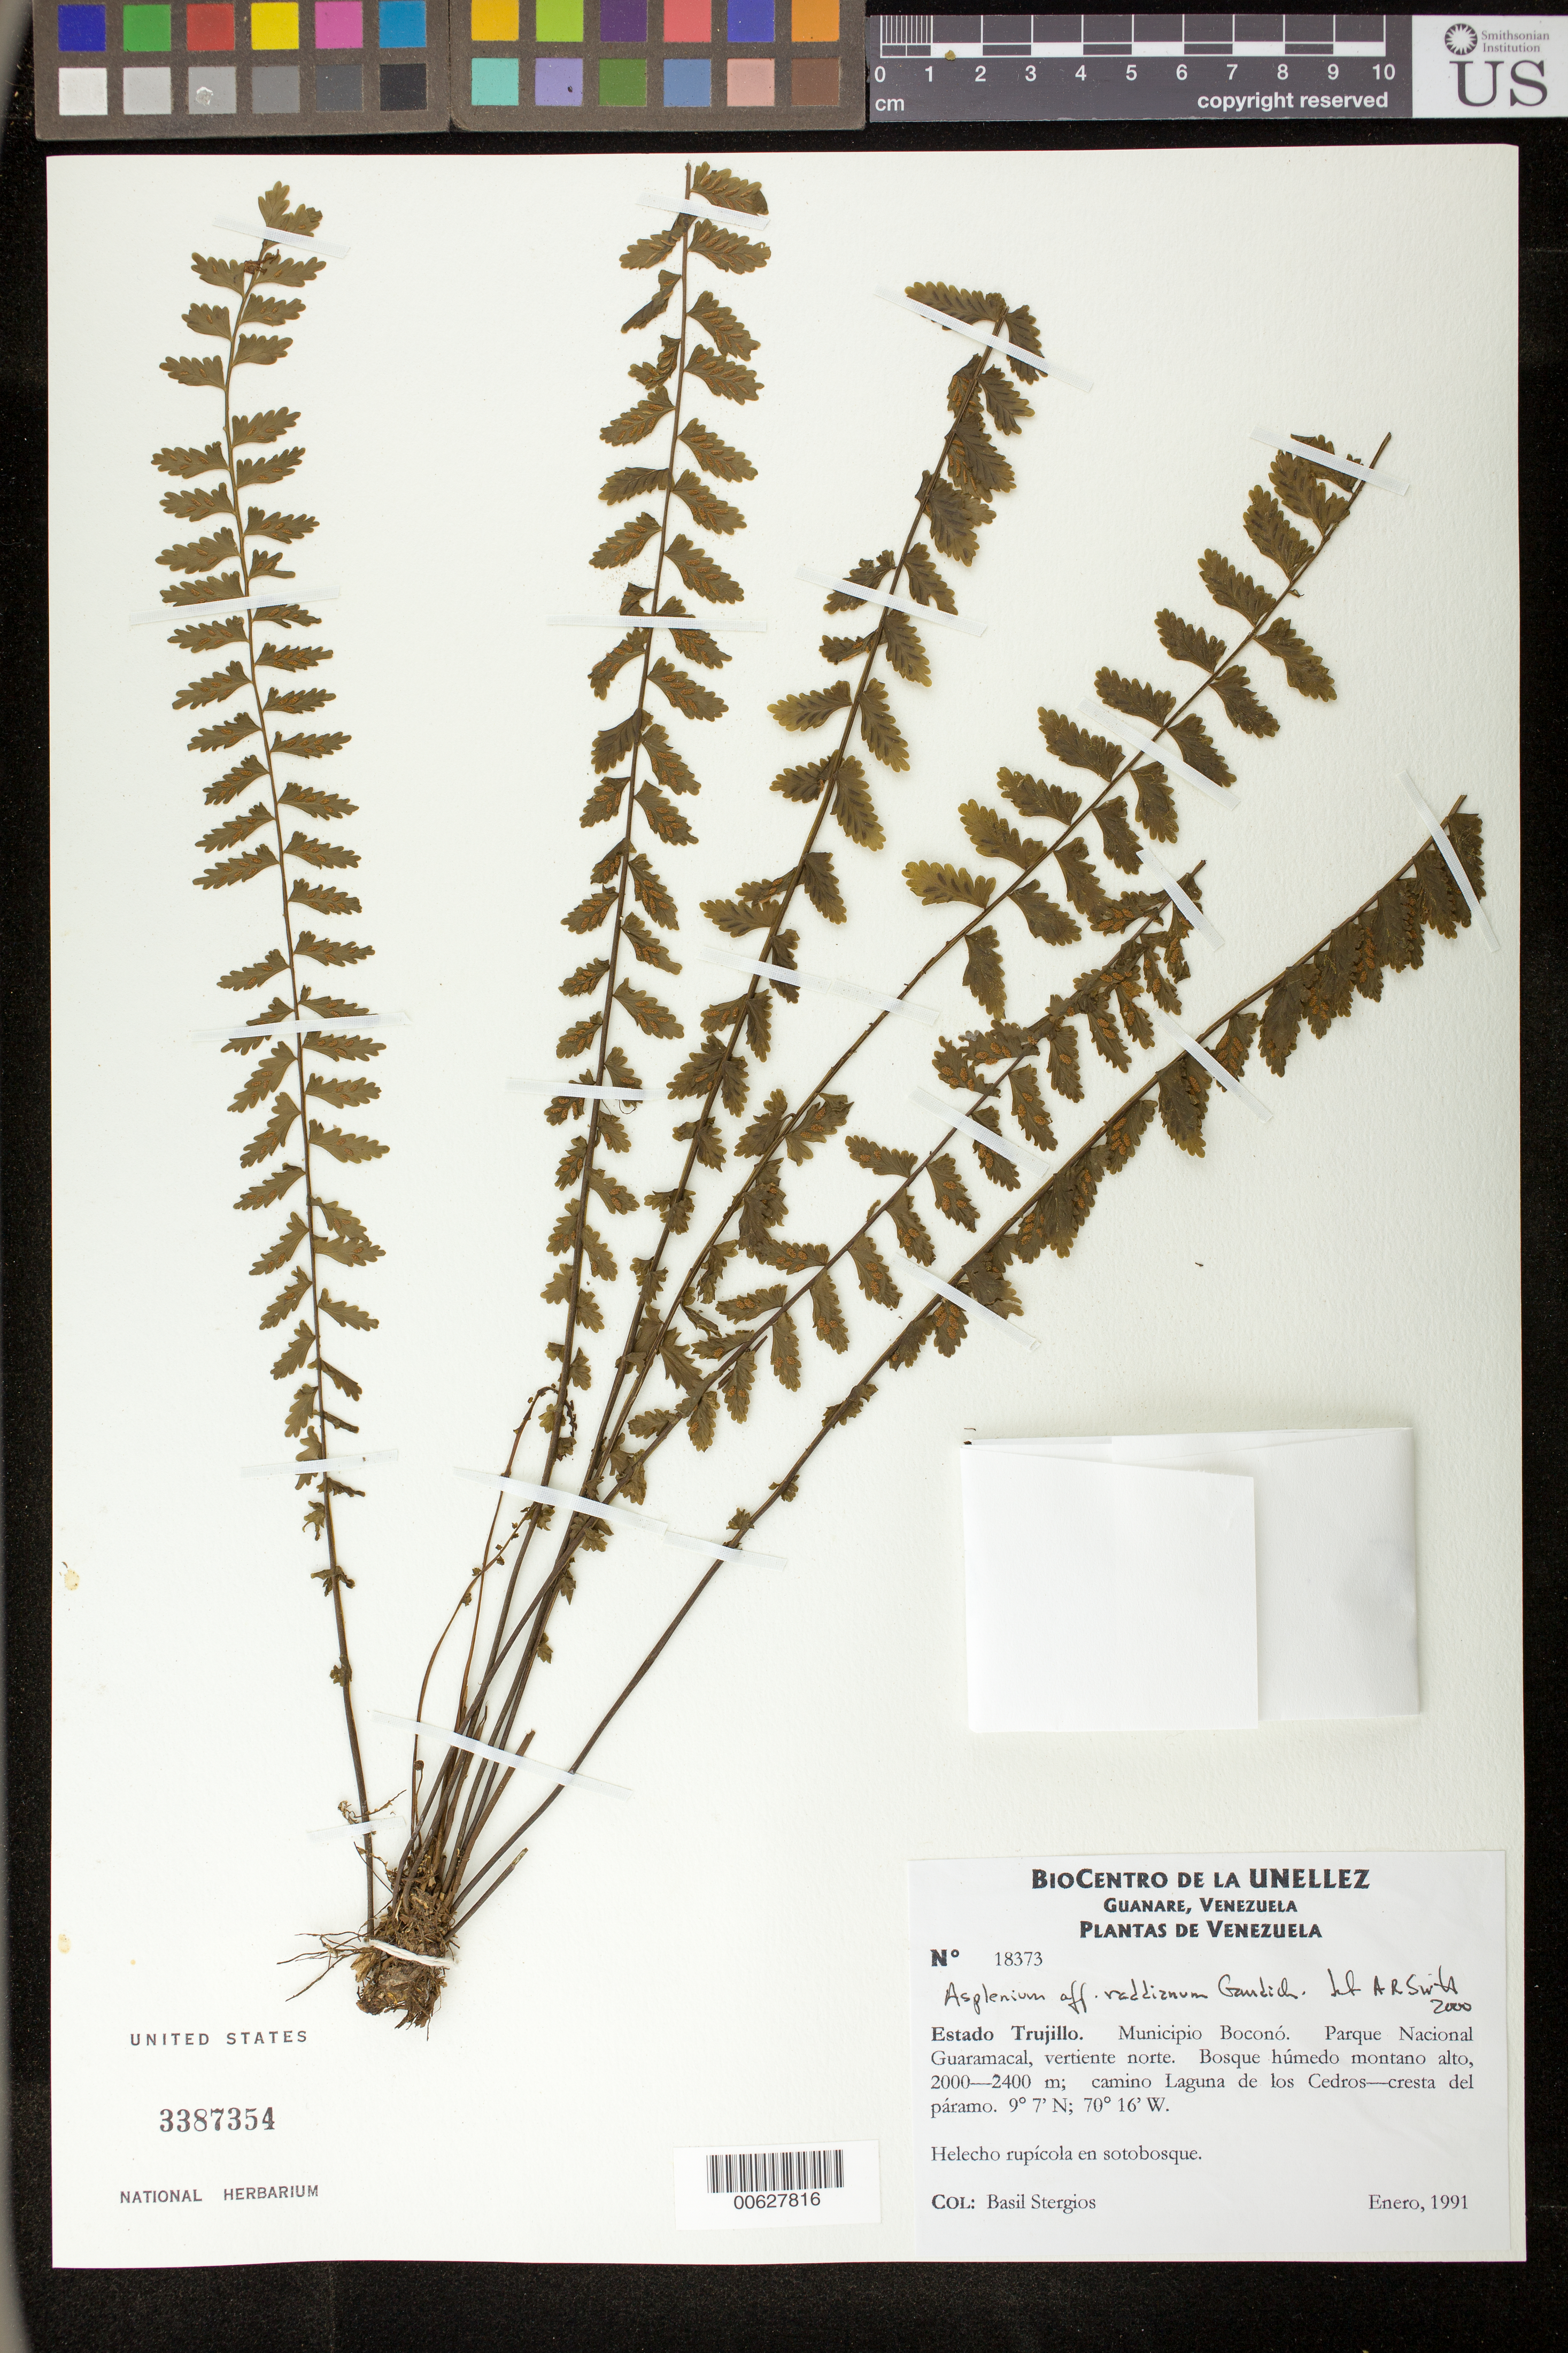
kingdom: Plantae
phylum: Tracheophyta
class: Polypodiopsida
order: Polypodiales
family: Aspleniaceae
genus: Asplenium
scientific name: Asplenium raddianum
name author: Gaudich.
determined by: Smith, Alan R., (UC)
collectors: B. G. Stergios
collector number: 18373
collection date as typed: Jan 1991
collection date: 1991-01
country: Venezuela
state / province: Trujillo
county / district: Boconó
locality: Parque Nacional Guaramacal, vertiente N, camino laguna de los Cedros-cresta del páramo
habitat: Bosque húmedo montano alto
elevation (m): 2000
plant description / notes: PORT, UC, US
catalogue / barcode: US 3387354